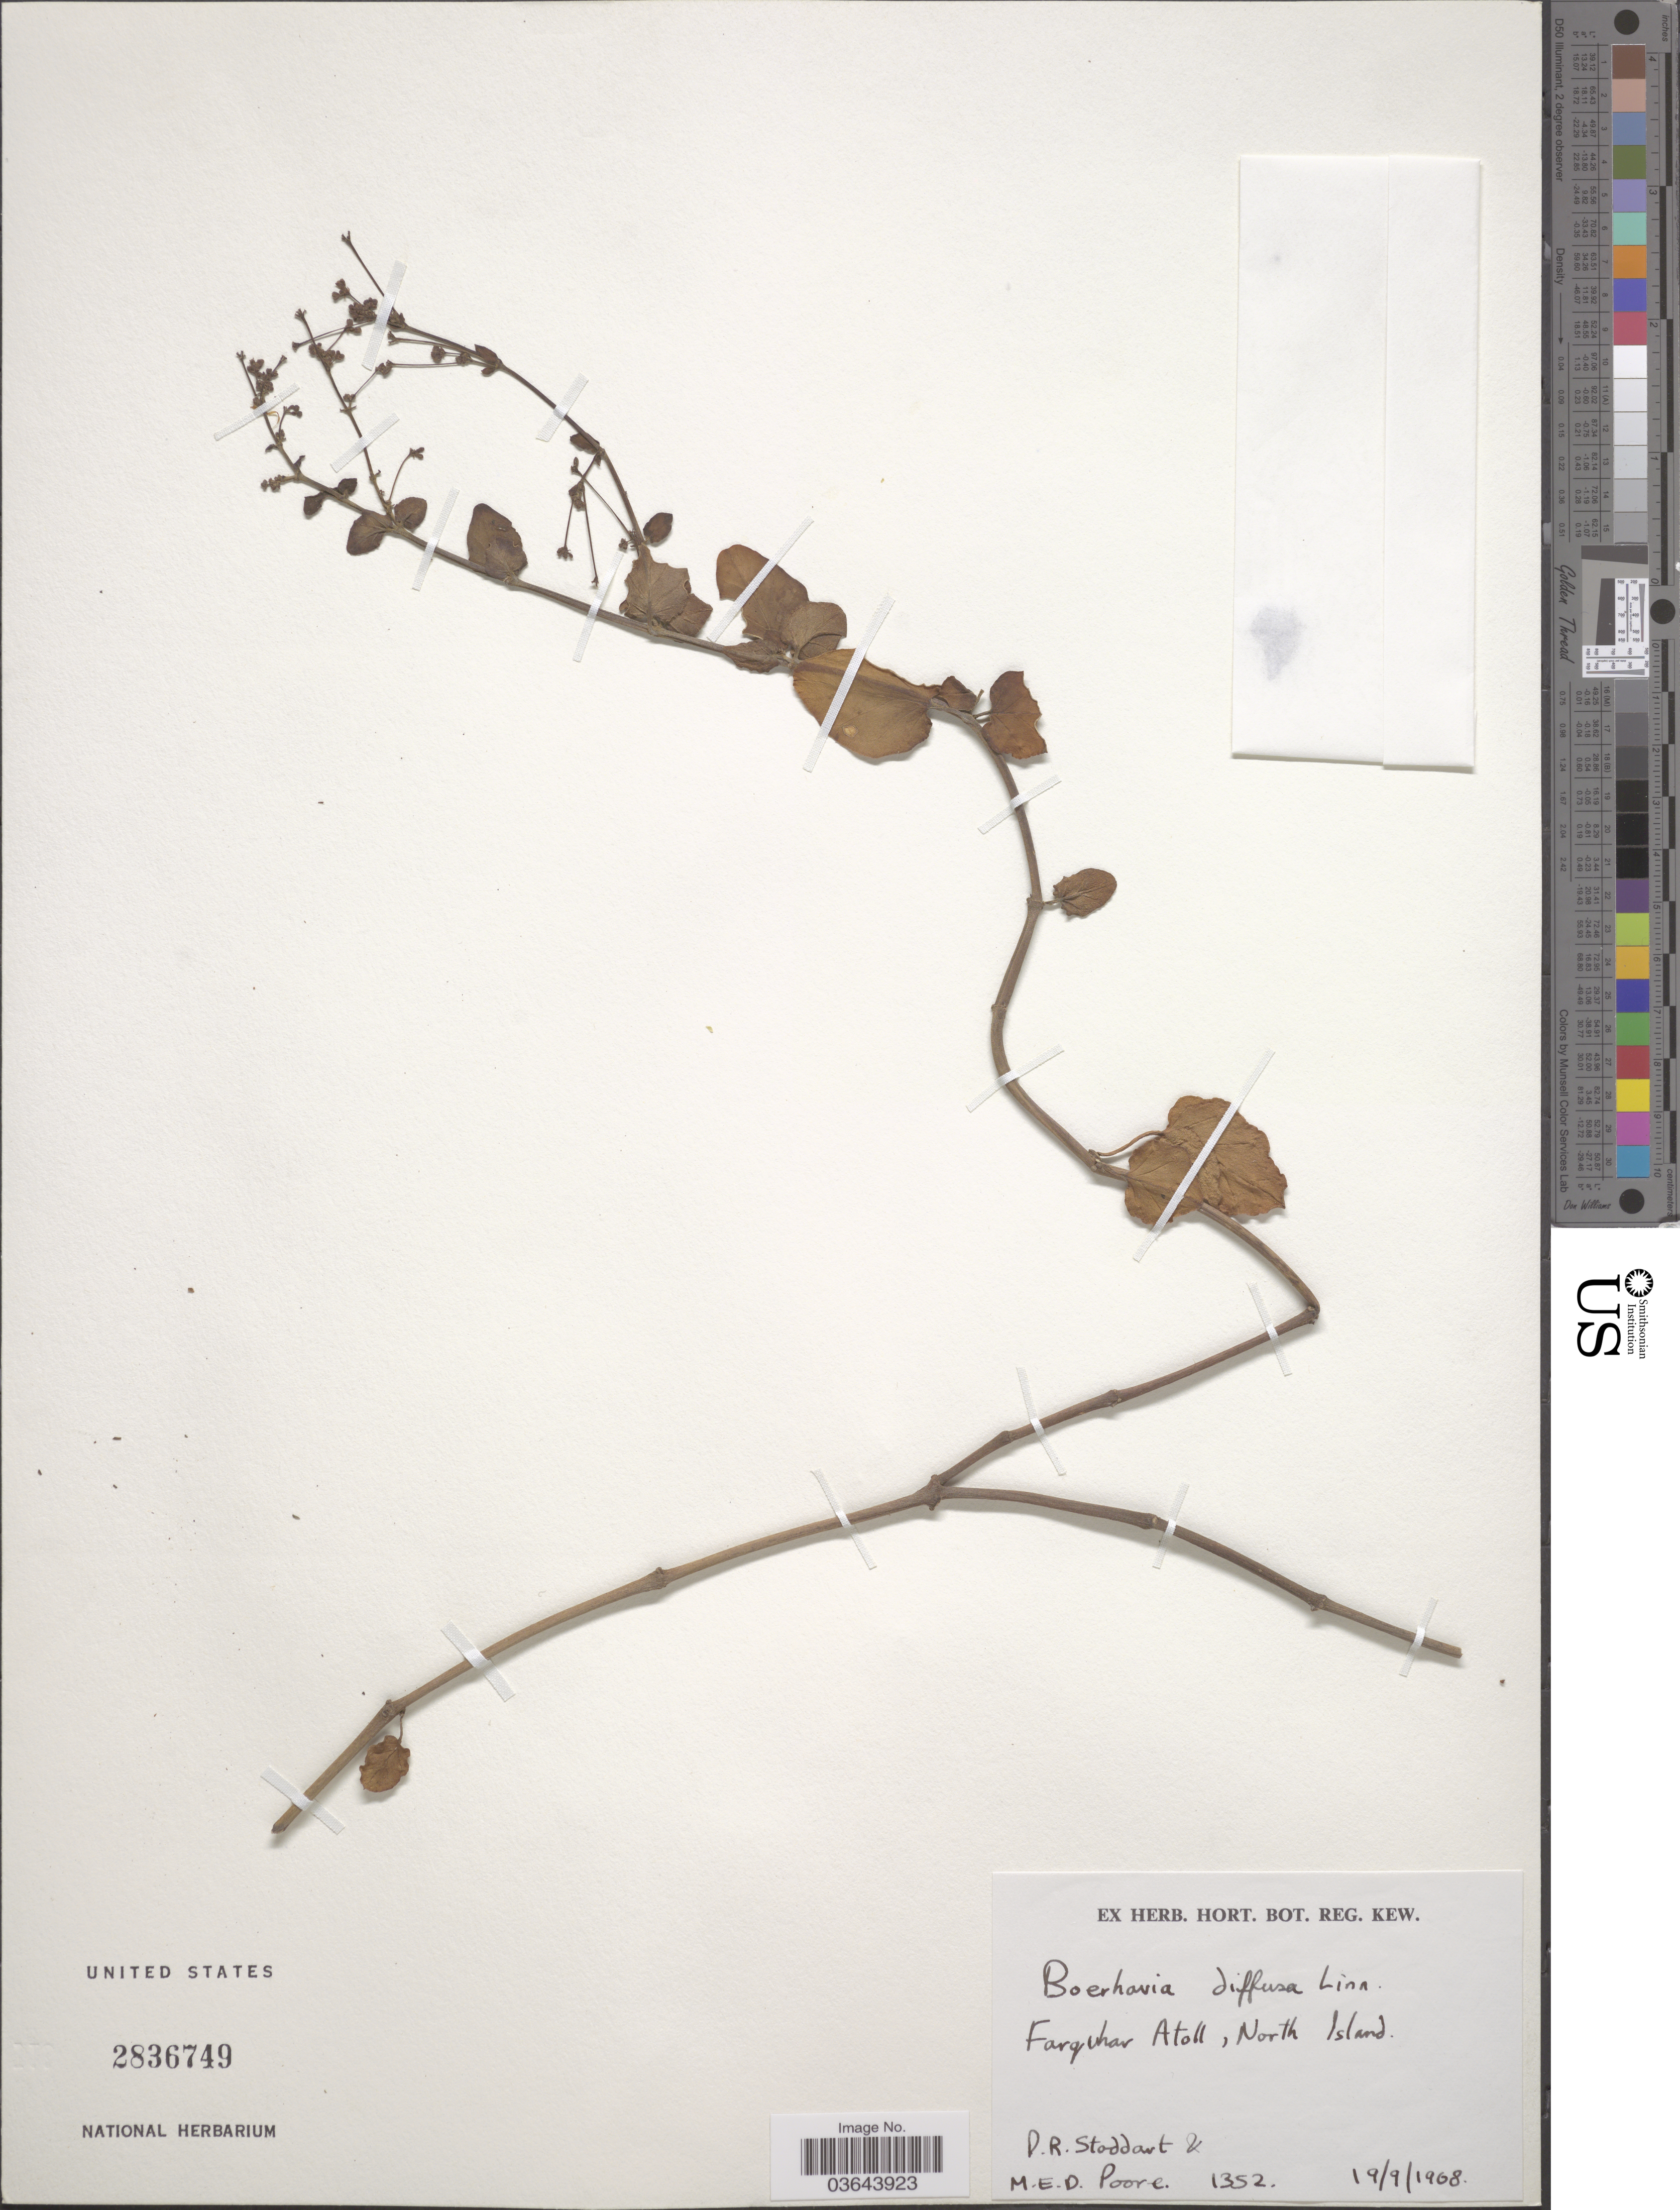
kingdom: Plantae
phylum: Tracheophyta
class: Magnoliopsida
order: Caryophyllales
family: Nyctaginaceae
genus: Boerhavia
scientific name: Boerhavia diffusa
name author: L.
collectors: D. R. Stoddart & M. E. D. Poore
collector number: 1352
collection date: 1968-09-19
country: Seychelles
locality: Farquhar Atoll, North Island.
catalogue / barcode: US 2836749